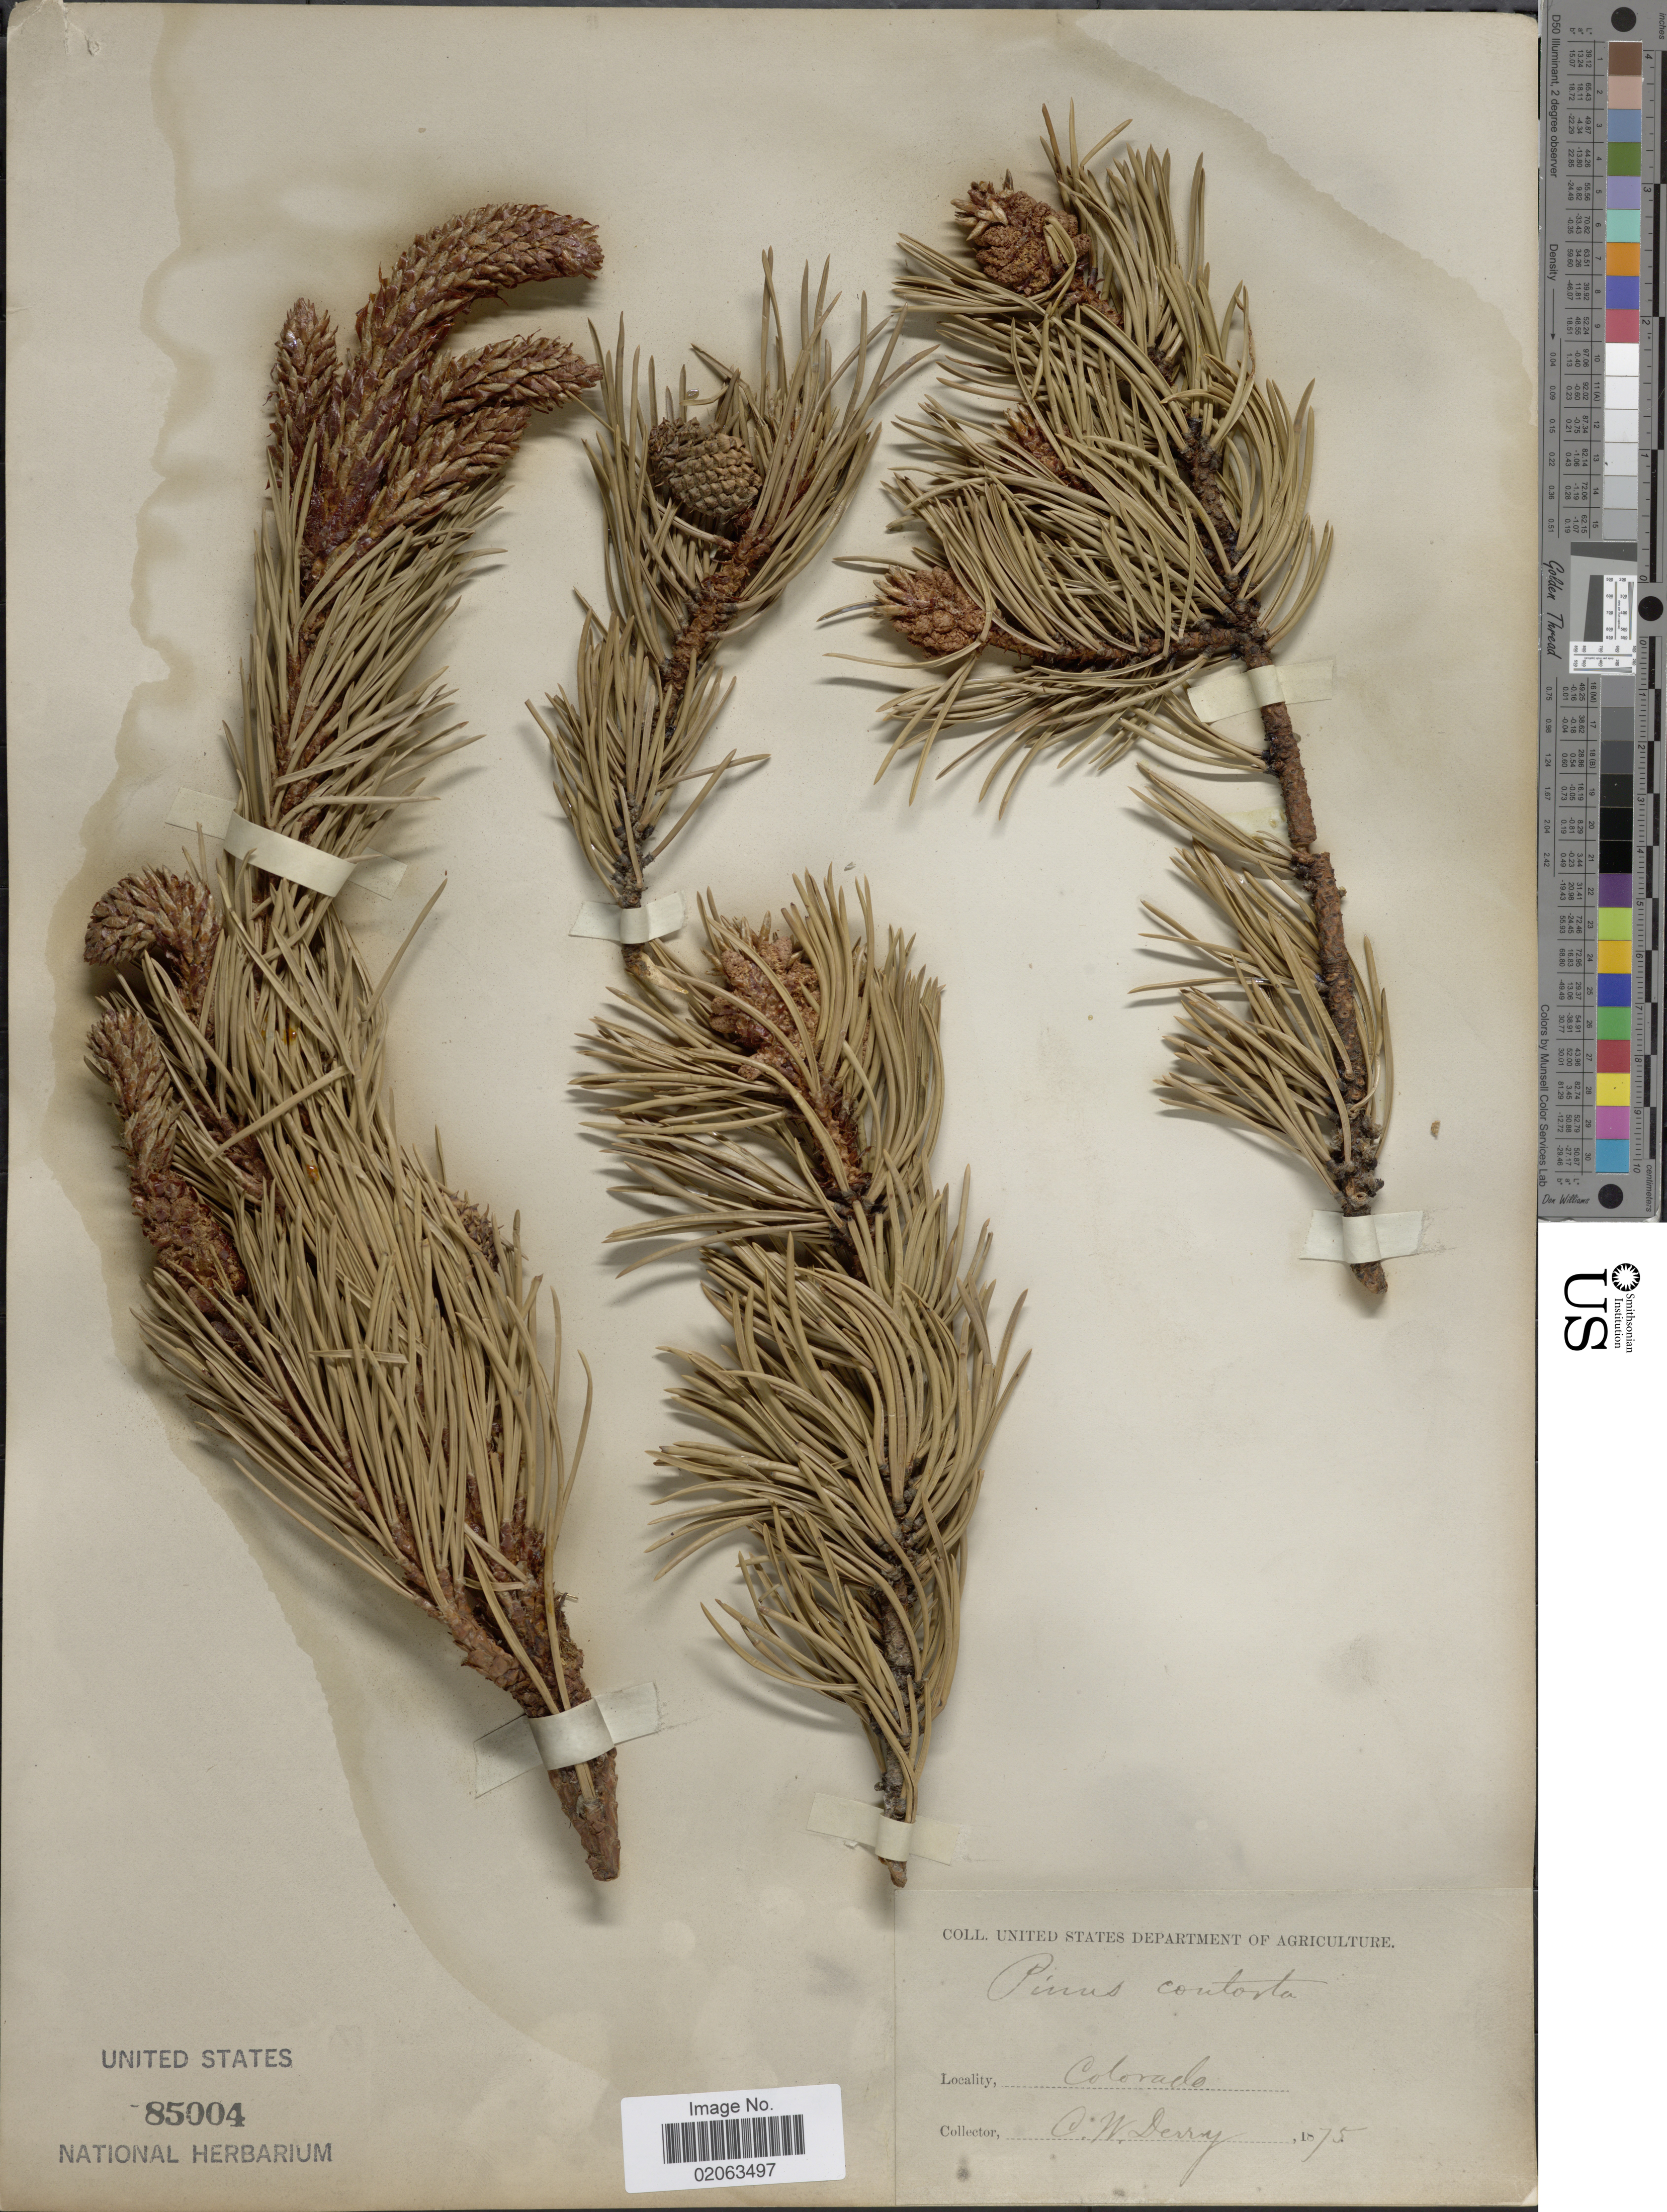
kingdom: Plantae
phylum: Tracheophyta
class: Pinopsida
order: Pinales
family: Pinaceae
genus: Pinus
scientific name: Pinus contorta var. latifolia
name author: Engelm. ex S. Watson in C. King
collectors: C. Derry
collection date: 1875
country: United States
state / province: Colorado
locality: Colorado.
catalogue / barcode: US 85004